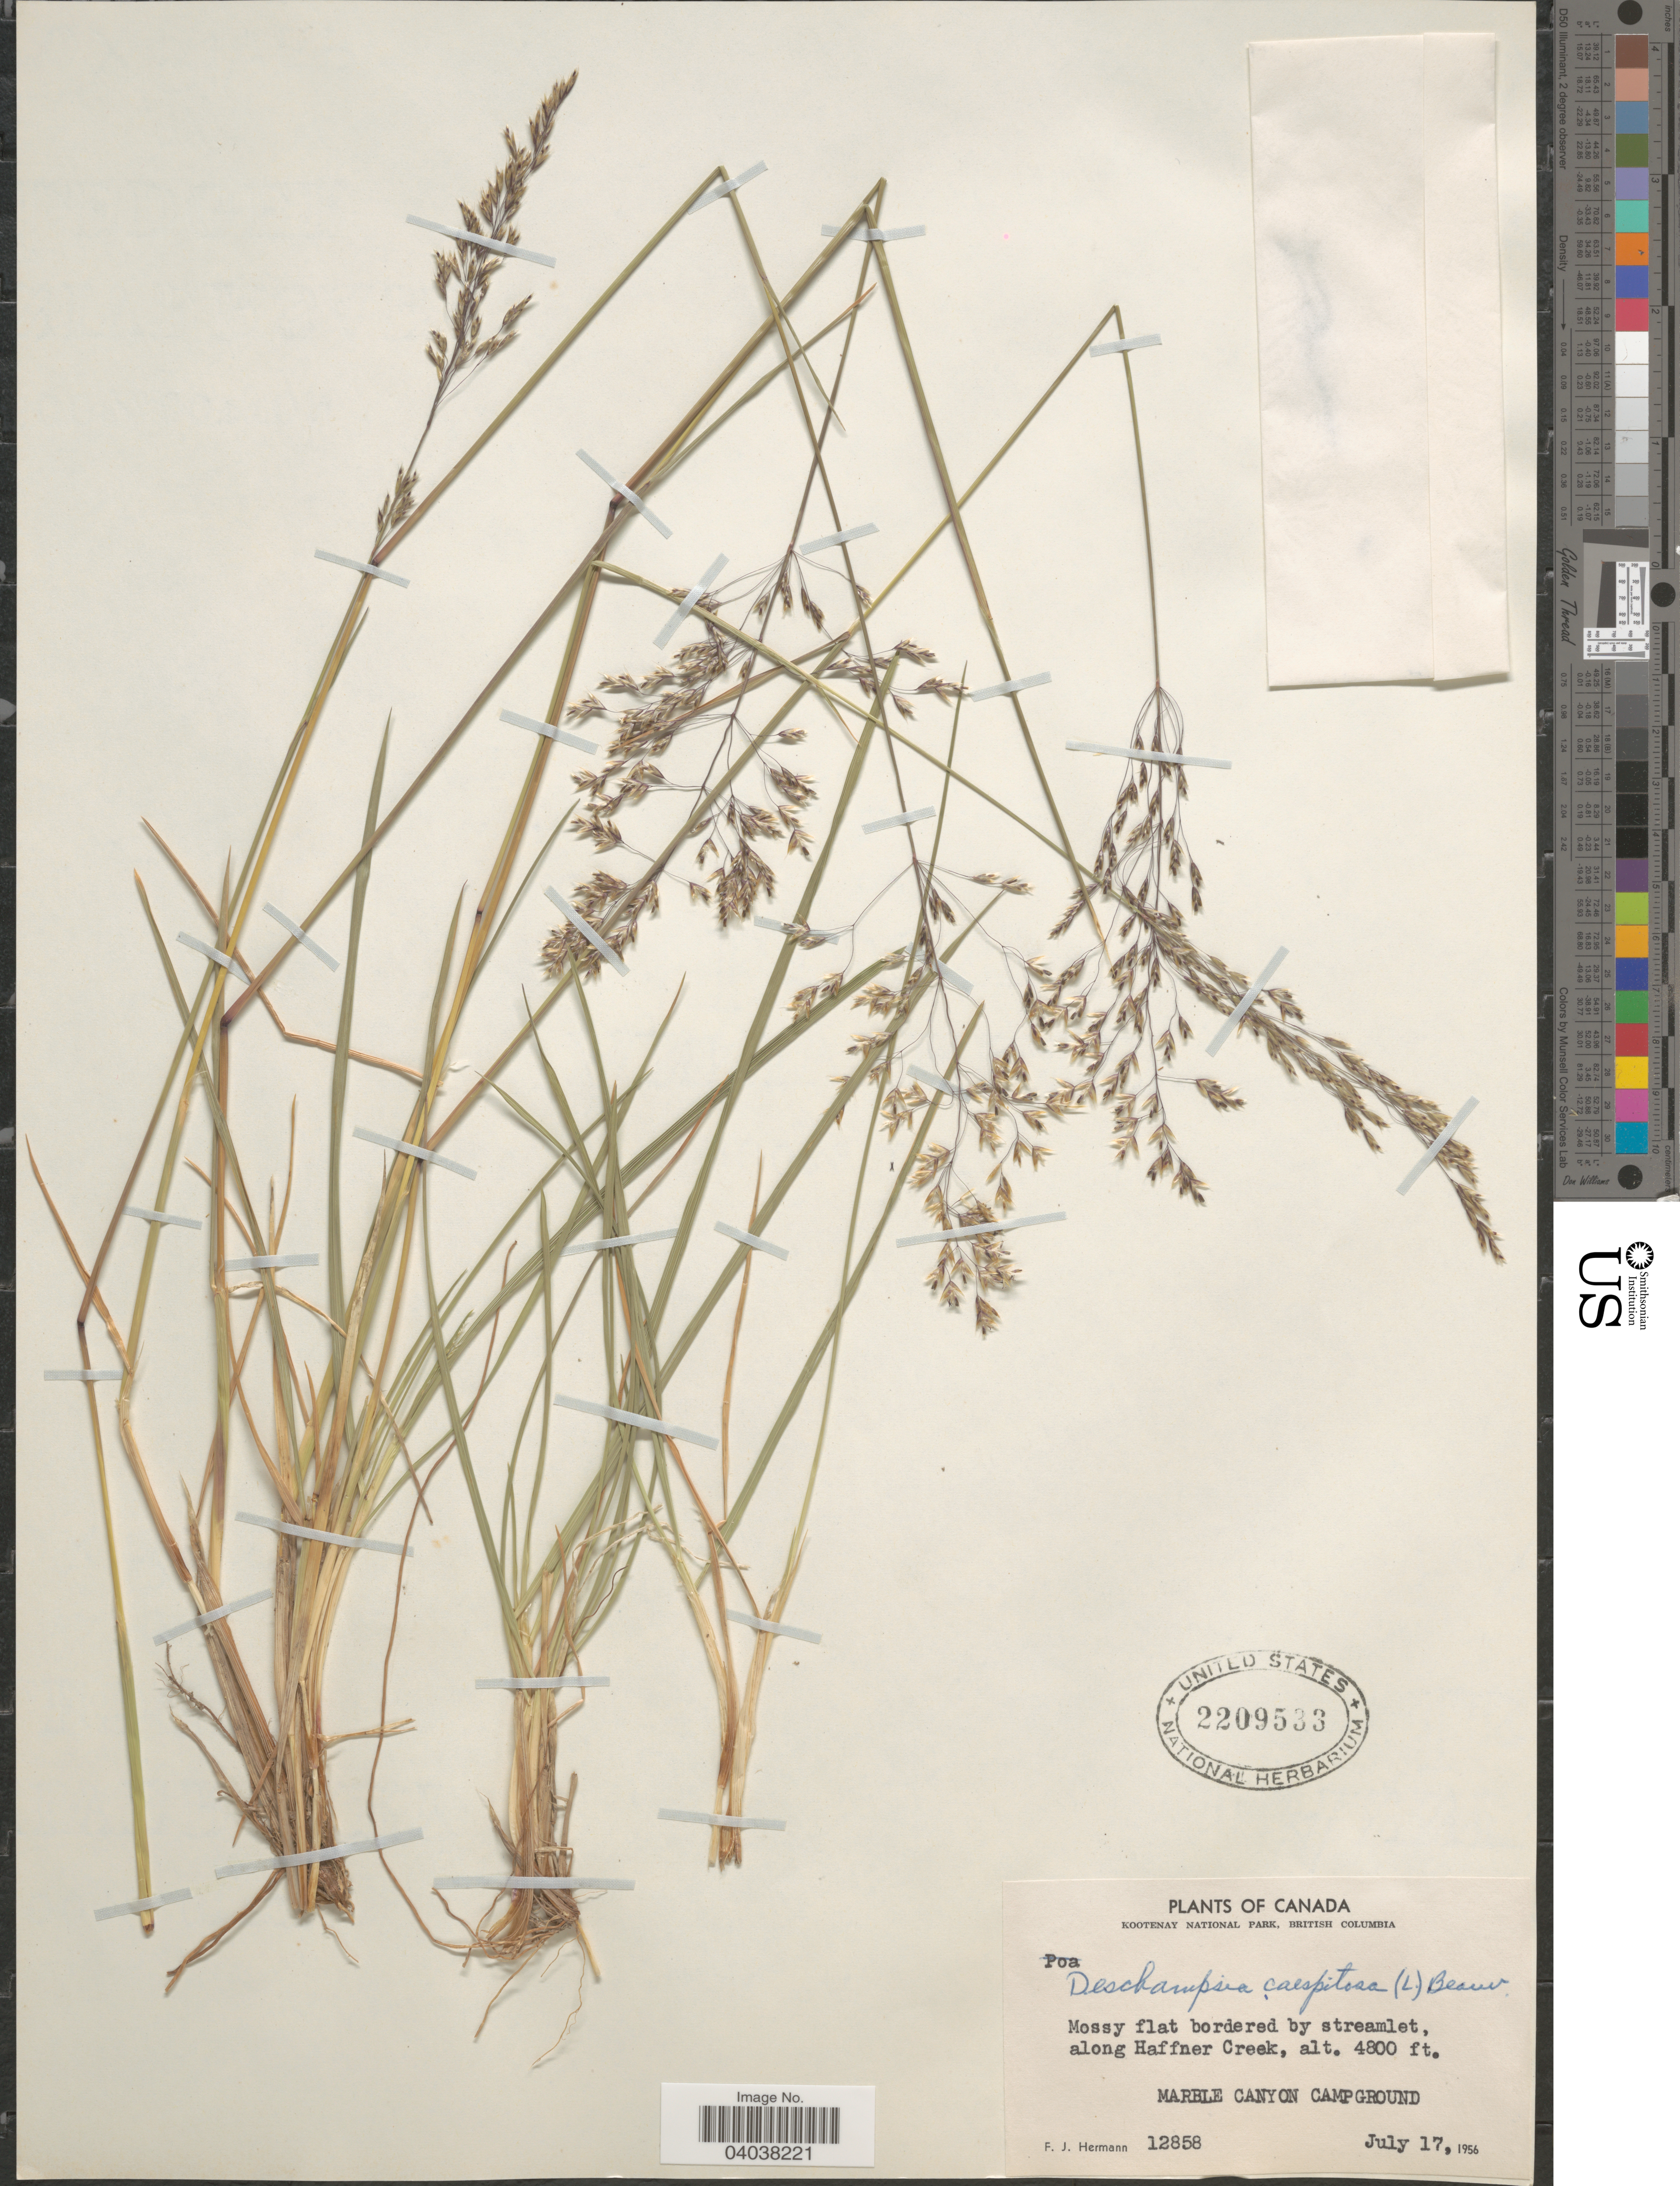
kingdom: Plantae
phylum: Tracheophyta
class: Liliopsida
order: Poales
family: Poaceae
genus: Deschampsia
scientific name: Deschampsia cespitosa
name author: (L.) P. Beauv.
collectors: F. J. Hermann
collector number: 12858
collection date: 1956-07-17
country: Canada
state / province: British Columbia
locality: Kootenay National Park. Along Haffner Creek. Marble Canyon Campground.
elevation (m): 1463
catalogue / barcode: US 2209533